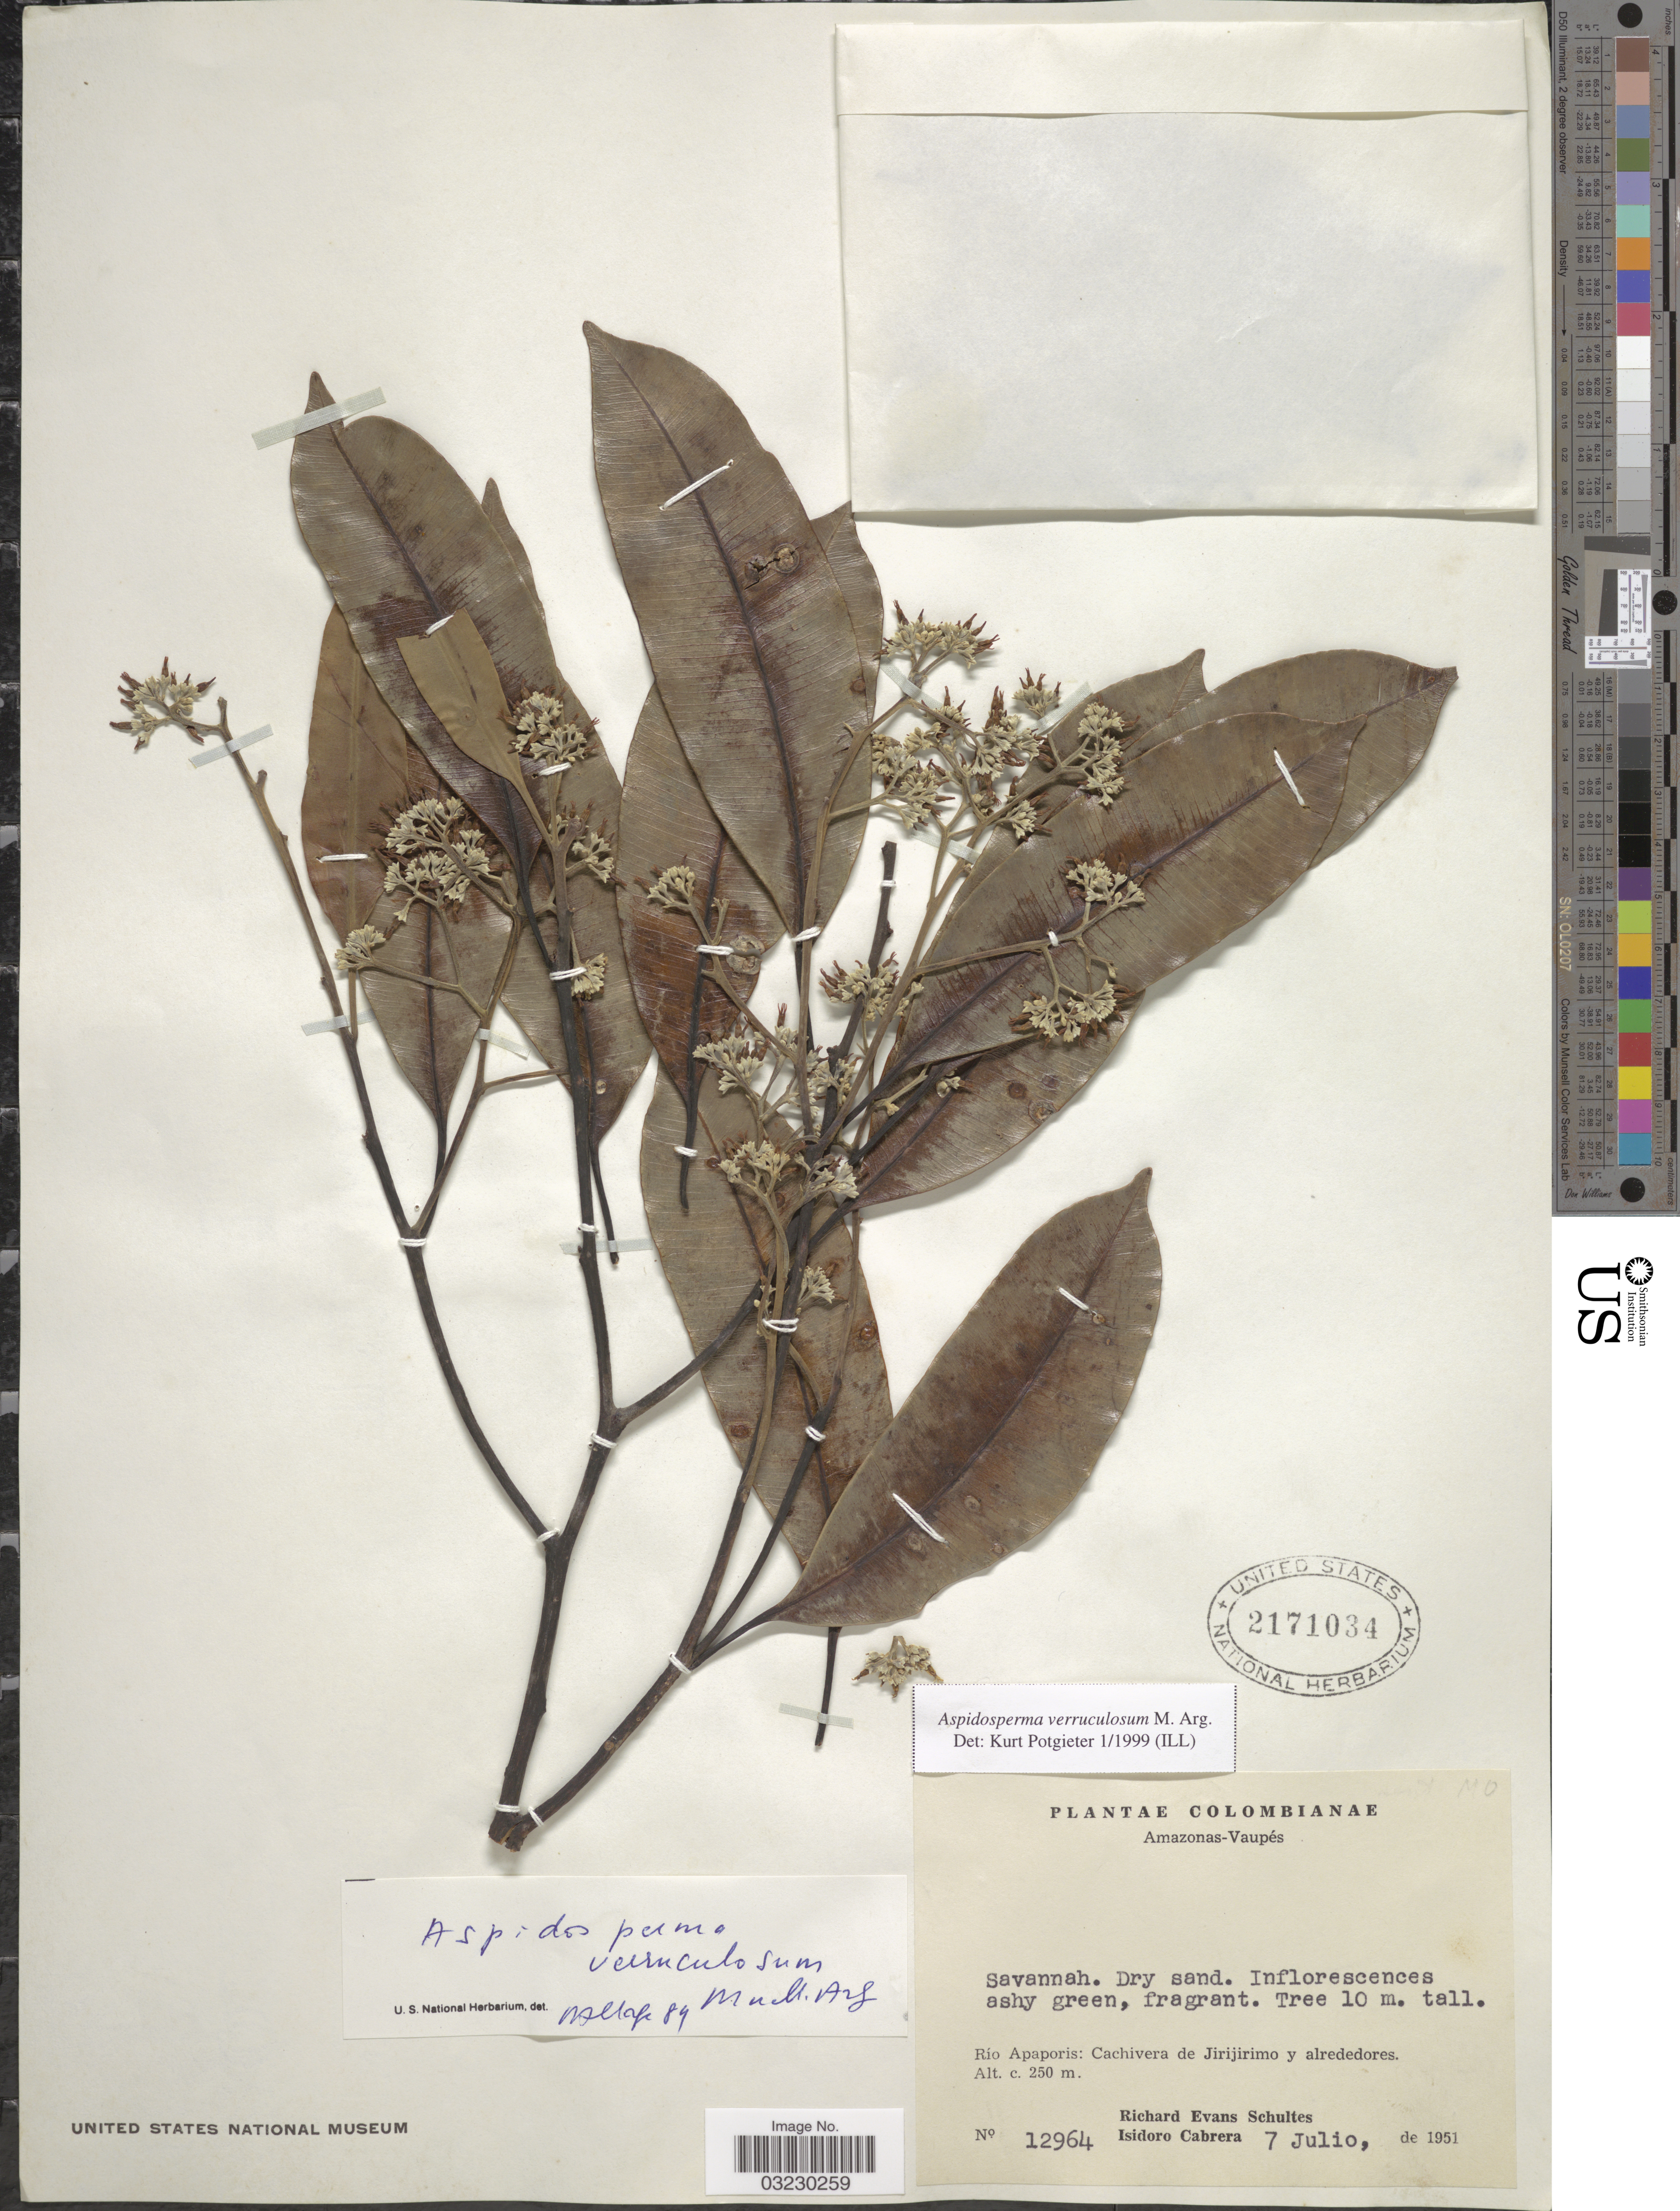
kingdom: Plantae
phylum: Tracheophyta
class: Magnoliopsida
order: Gentianales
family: Apocynaceae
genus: Aspidosperma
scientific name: Aspidosperma verruculosum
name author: Müll. Arg.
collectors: R. E. Schultes & I. Cabrera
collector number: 12964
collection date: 1951-07-07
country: Colombia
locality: Amazonas-Vaupés. Río Apaporis: Cachivera de Jirijirimo y alrededores.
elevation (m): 250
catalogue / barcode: US 2171034